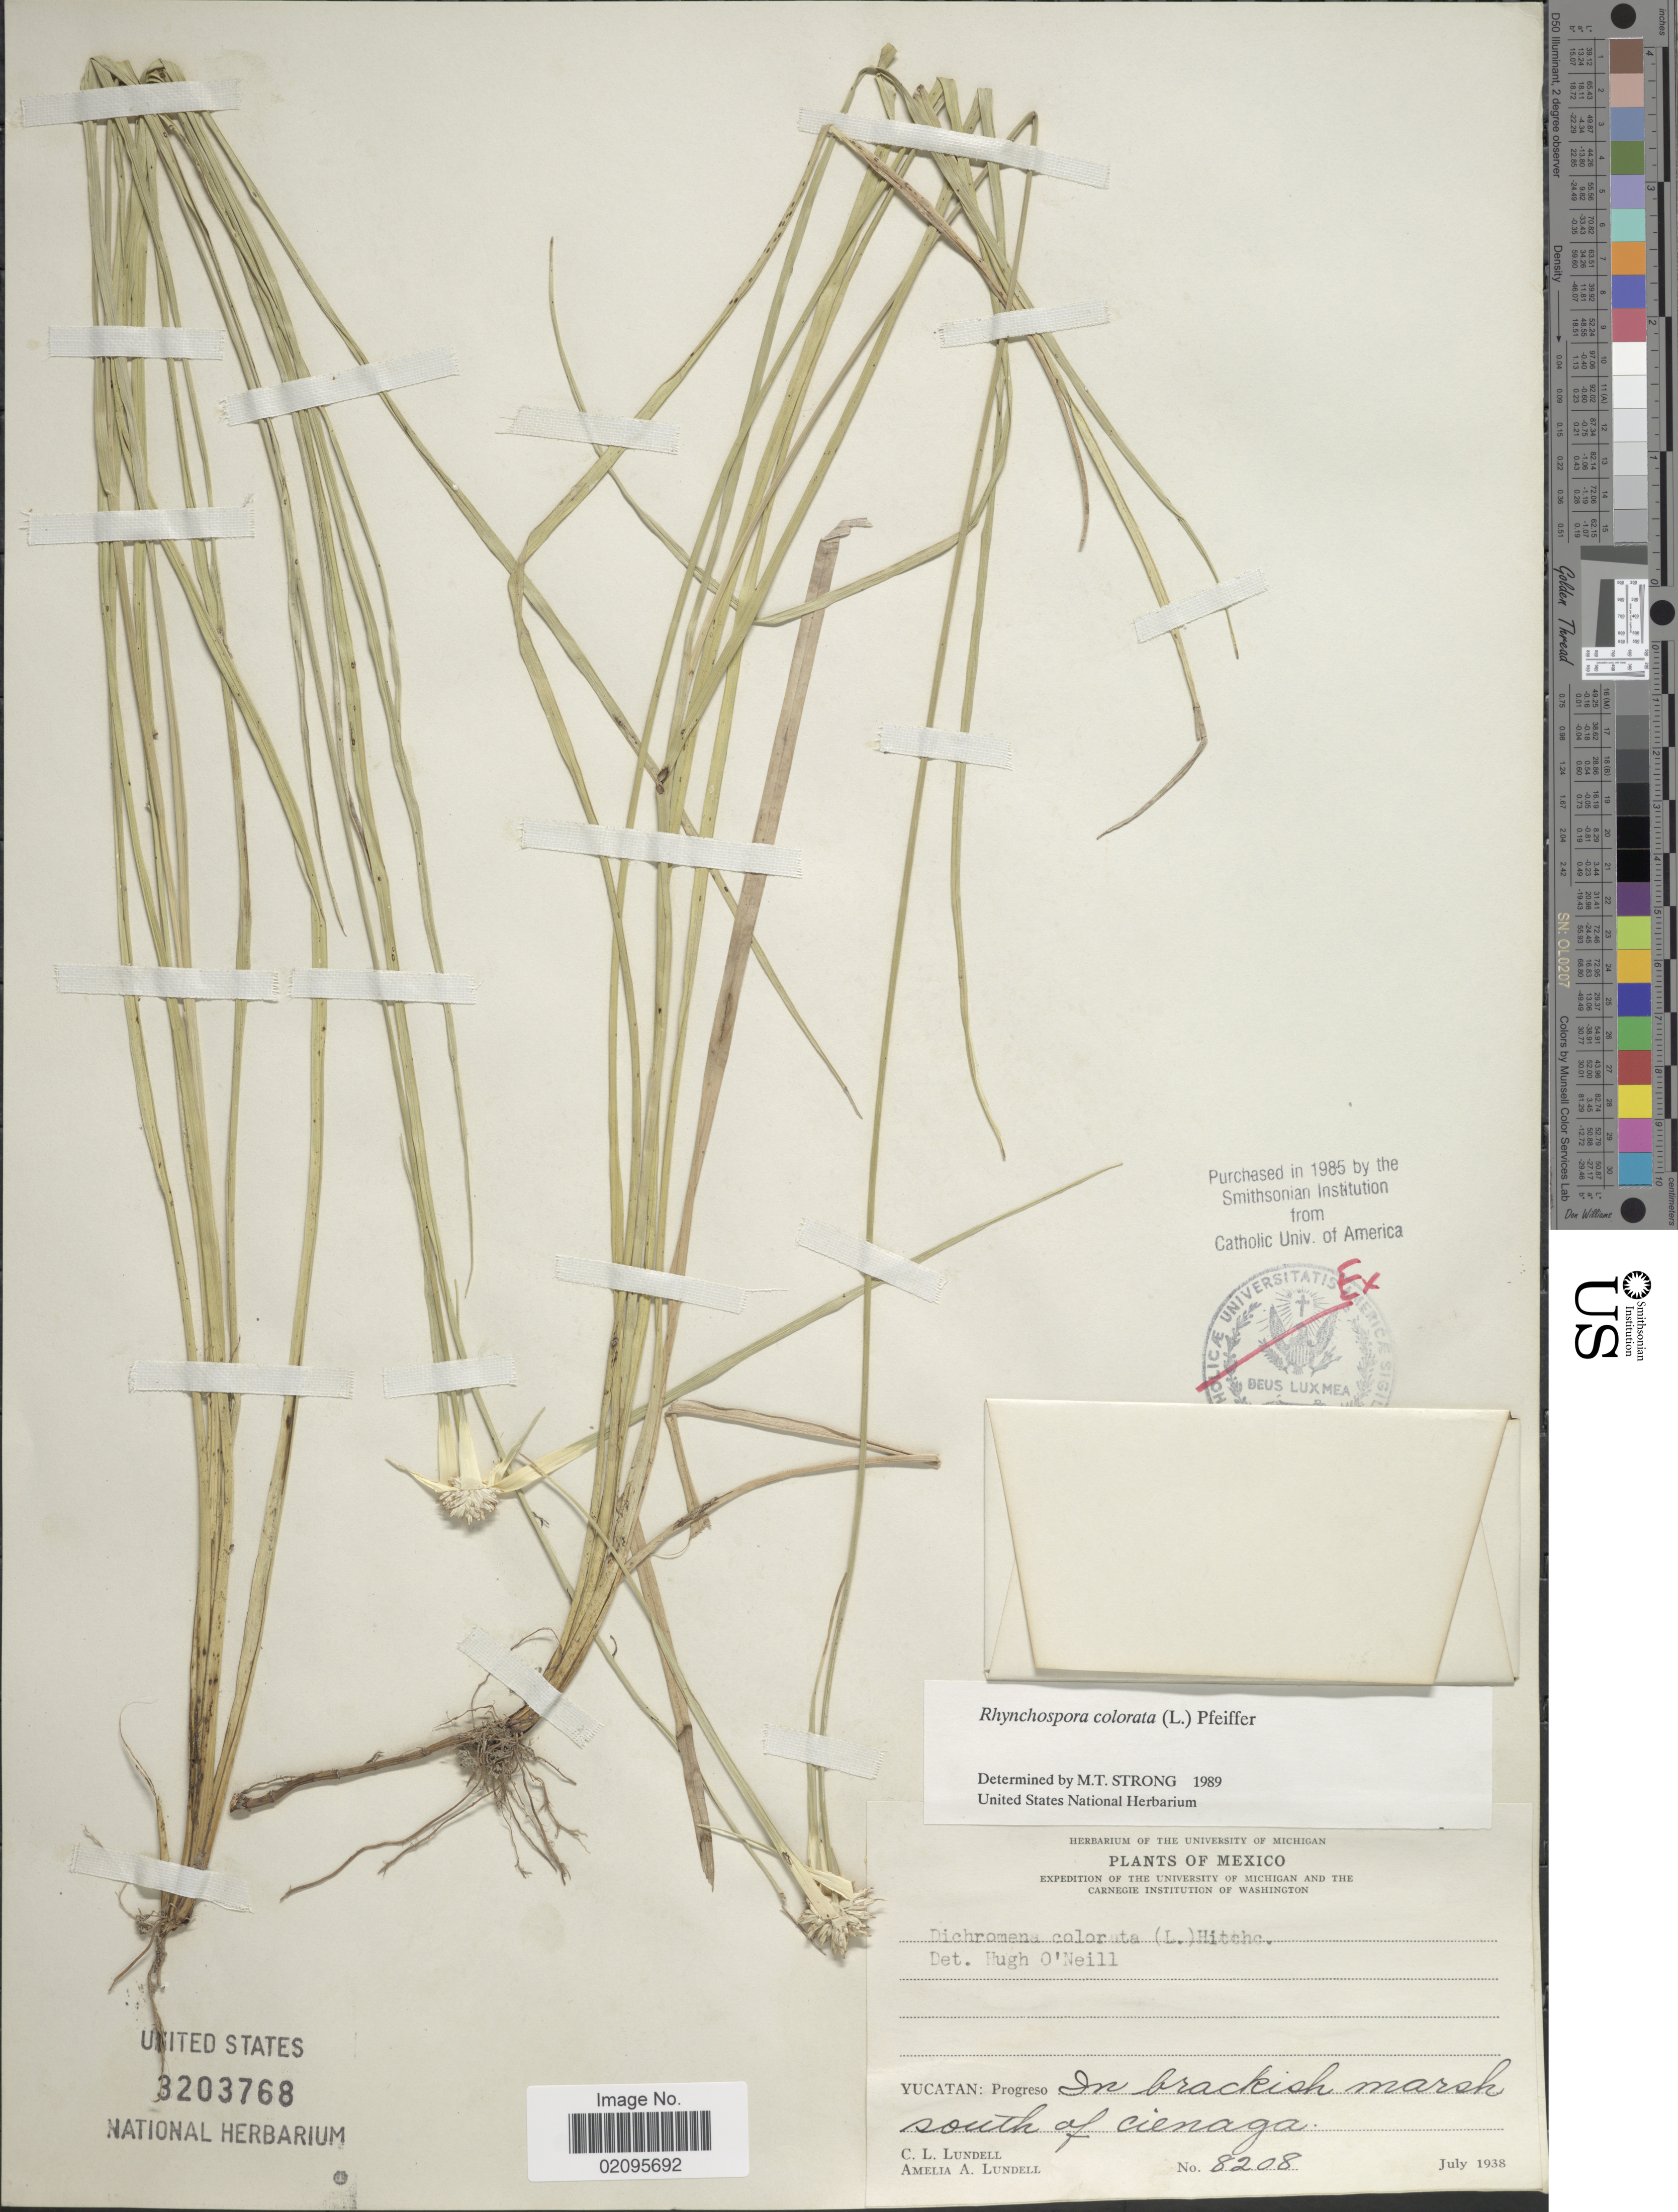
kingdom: Plantae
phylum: Tracheophyta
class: Liliopsida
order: Poales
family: Cyperaceae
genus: Rhynchospora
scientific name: Rhynchospora colorata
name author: (L.) H. Pfeiff.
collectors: C. L. Lundell & A. A. Lundell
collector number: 8208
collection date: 1938-07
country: Mexico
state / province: Yucatán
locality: Progreso in brackis marsh south of cienaga.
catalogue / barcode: US 3203768